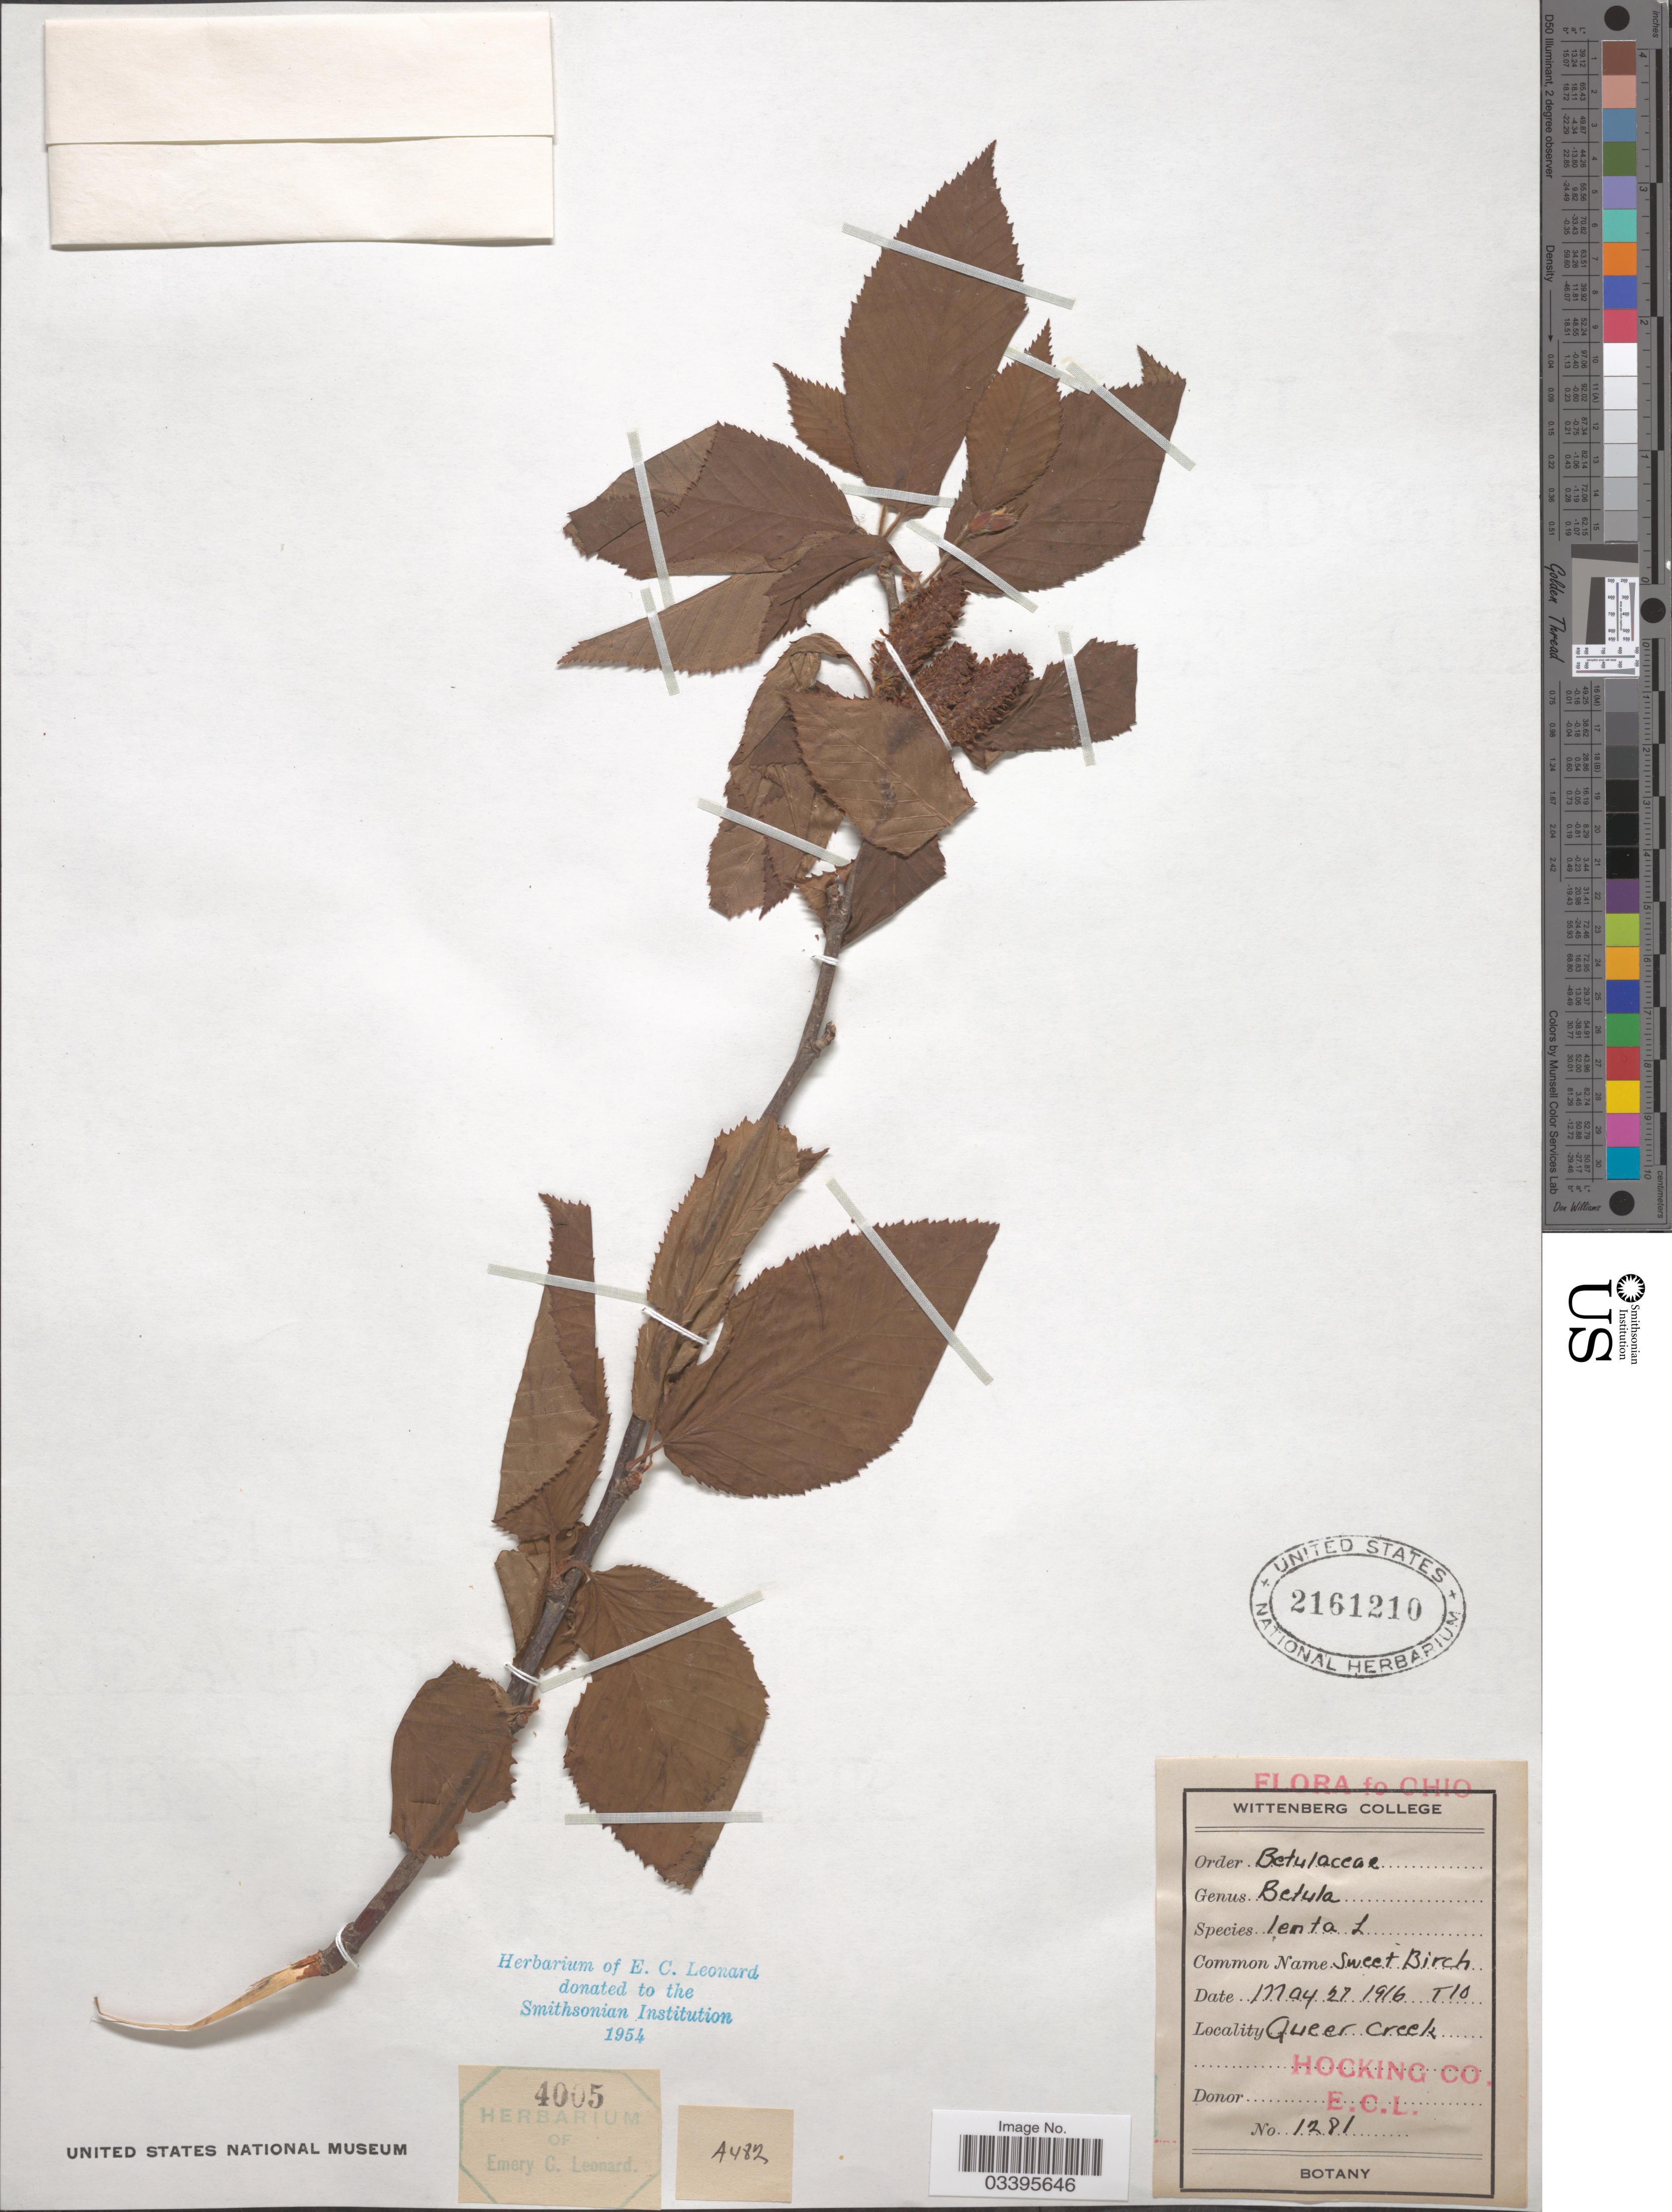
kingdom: Plantae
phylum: Tracheophyta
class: Magnoliopsida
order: Fagales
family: Betulaceae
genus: Betula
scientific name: Betula lenta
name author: L.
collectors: E. C. Leonard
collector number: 1281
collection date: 1916-05-27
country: United States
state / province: Ohio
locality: Queer Creek. Hocking Co.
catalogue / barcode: US 2161210